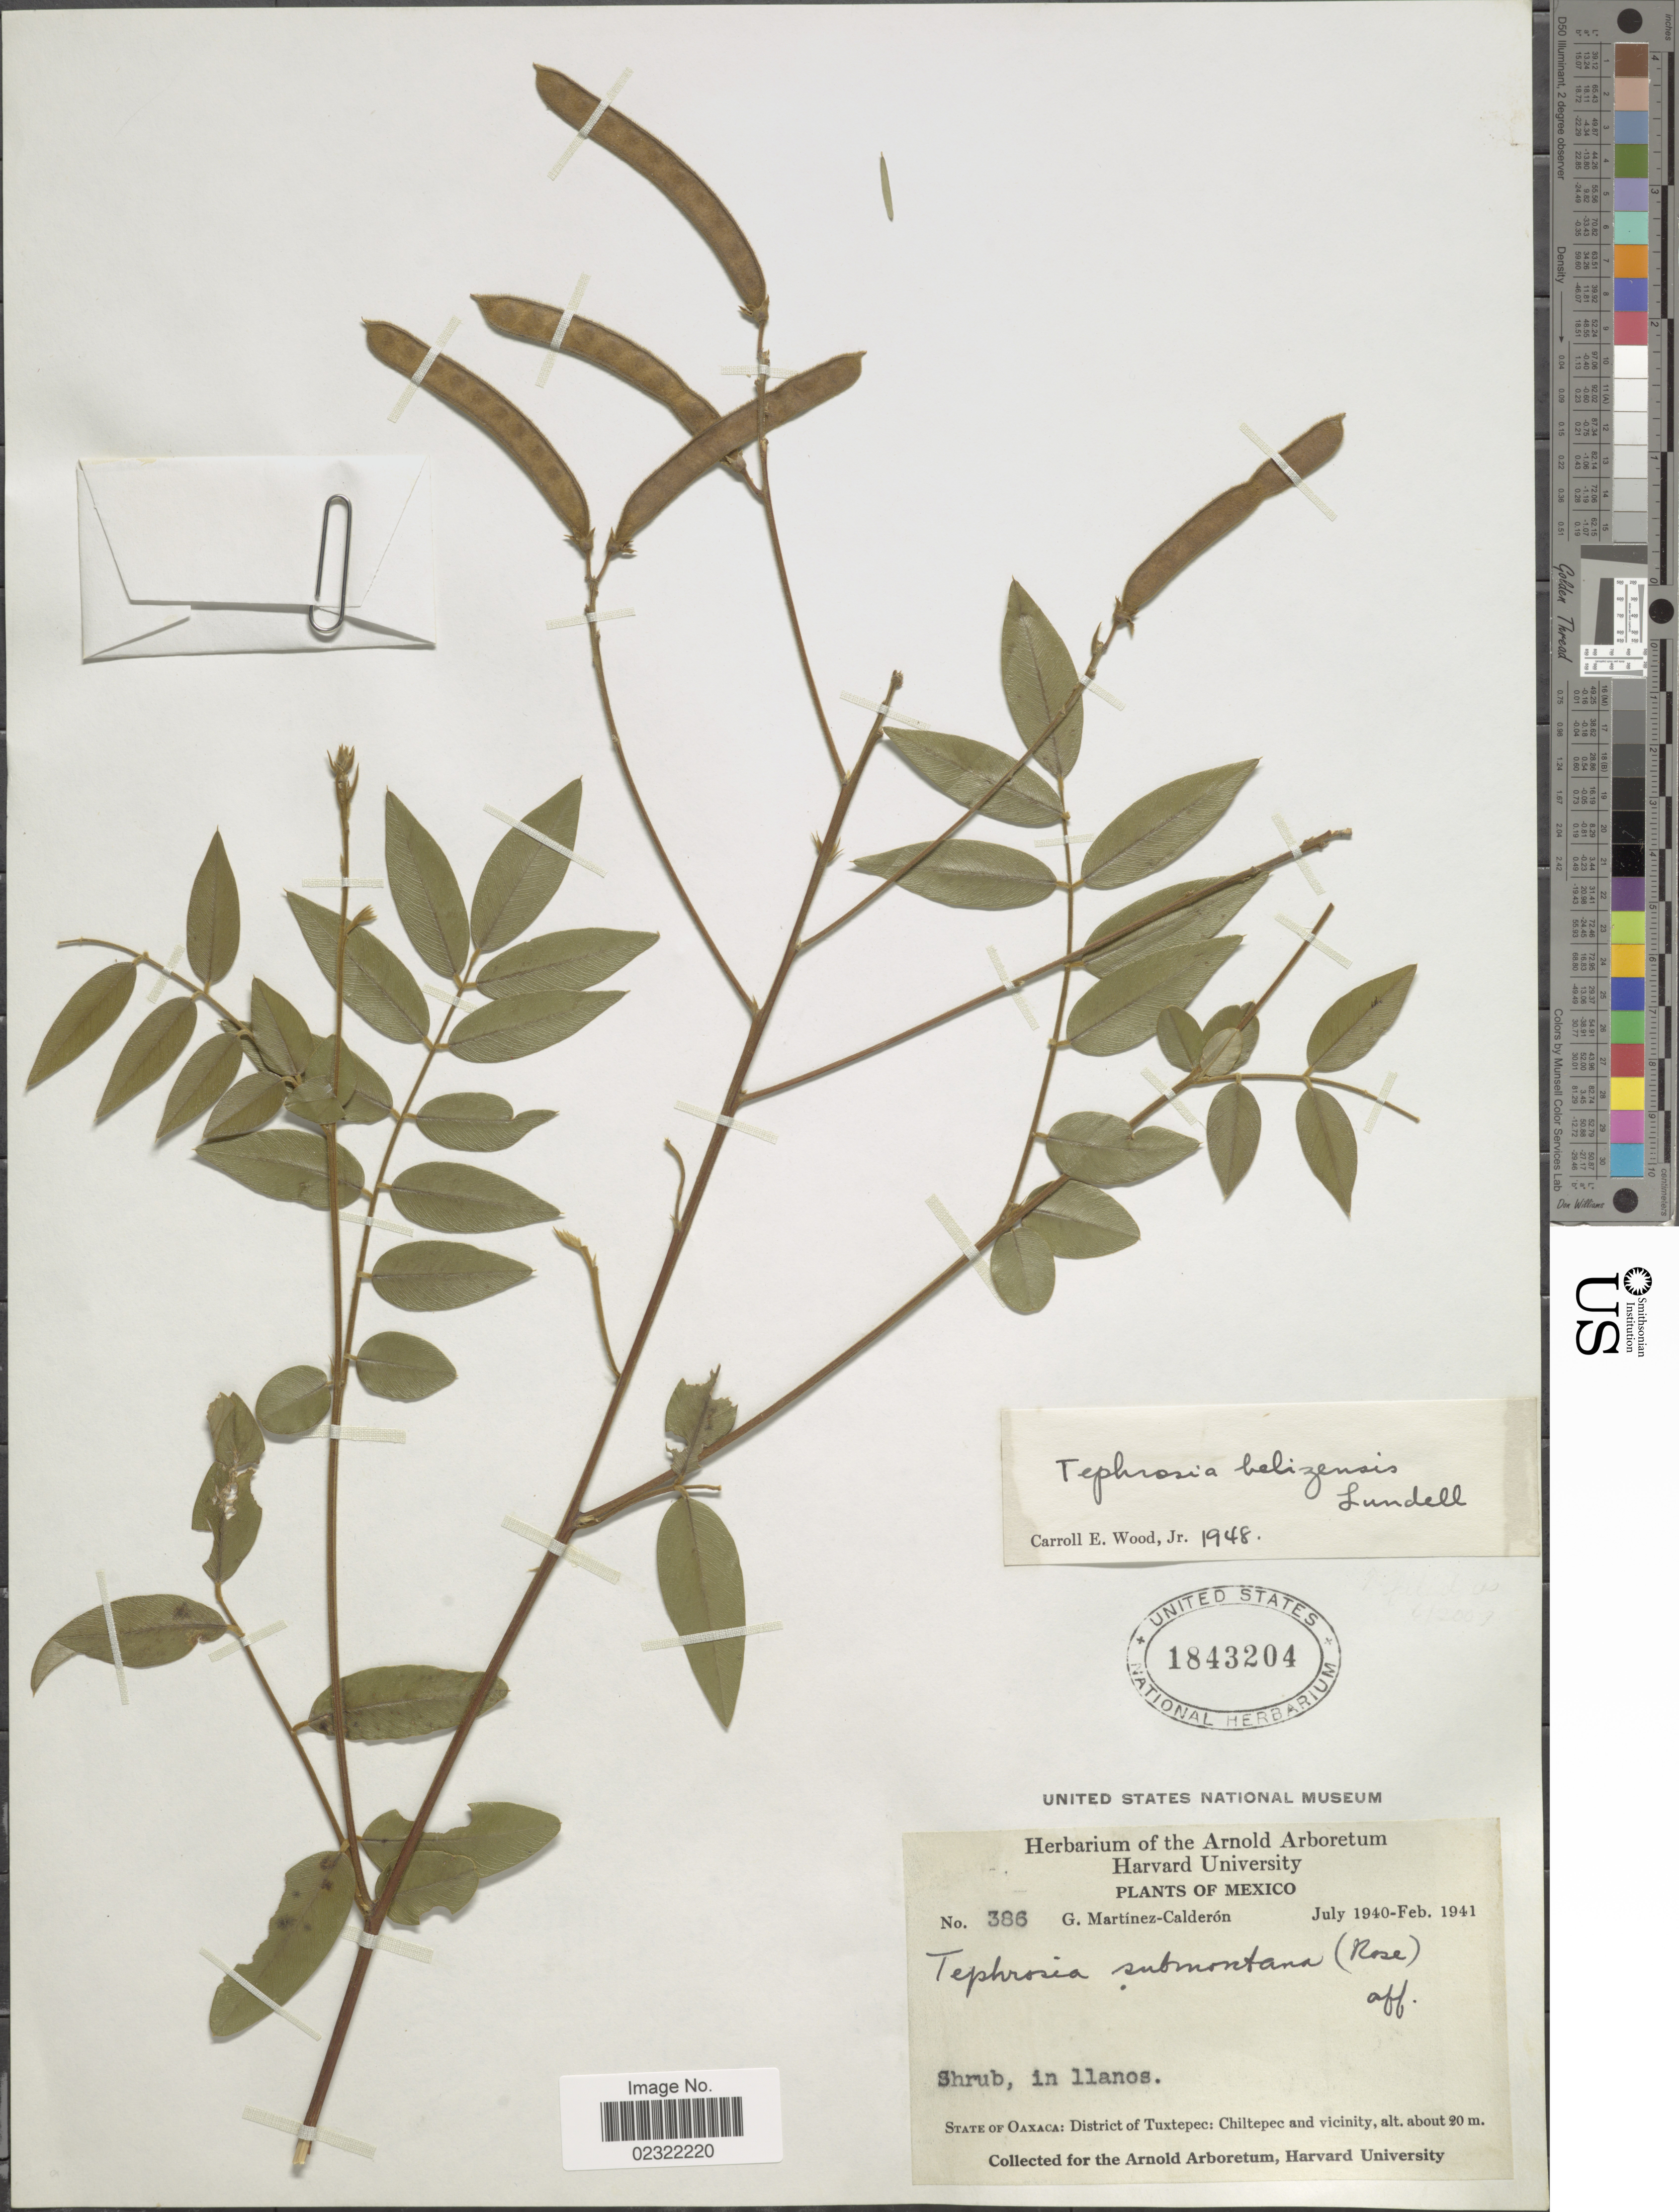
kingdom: Plantae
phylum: Tracheophyta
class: Magnoliopsida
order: Fabales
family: Fabaceae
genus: Tephrosia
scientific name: Tephrosia belizensis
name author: Lundell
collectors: G. Martínez Calderón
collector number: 386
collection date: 1940-07/1941-02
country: Mexico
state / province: Oaxaca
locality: Mexico, State of OaxacaL District of Tuxtepec: Chiltepec and vicinity.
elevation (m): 20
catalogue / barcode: US 1843204